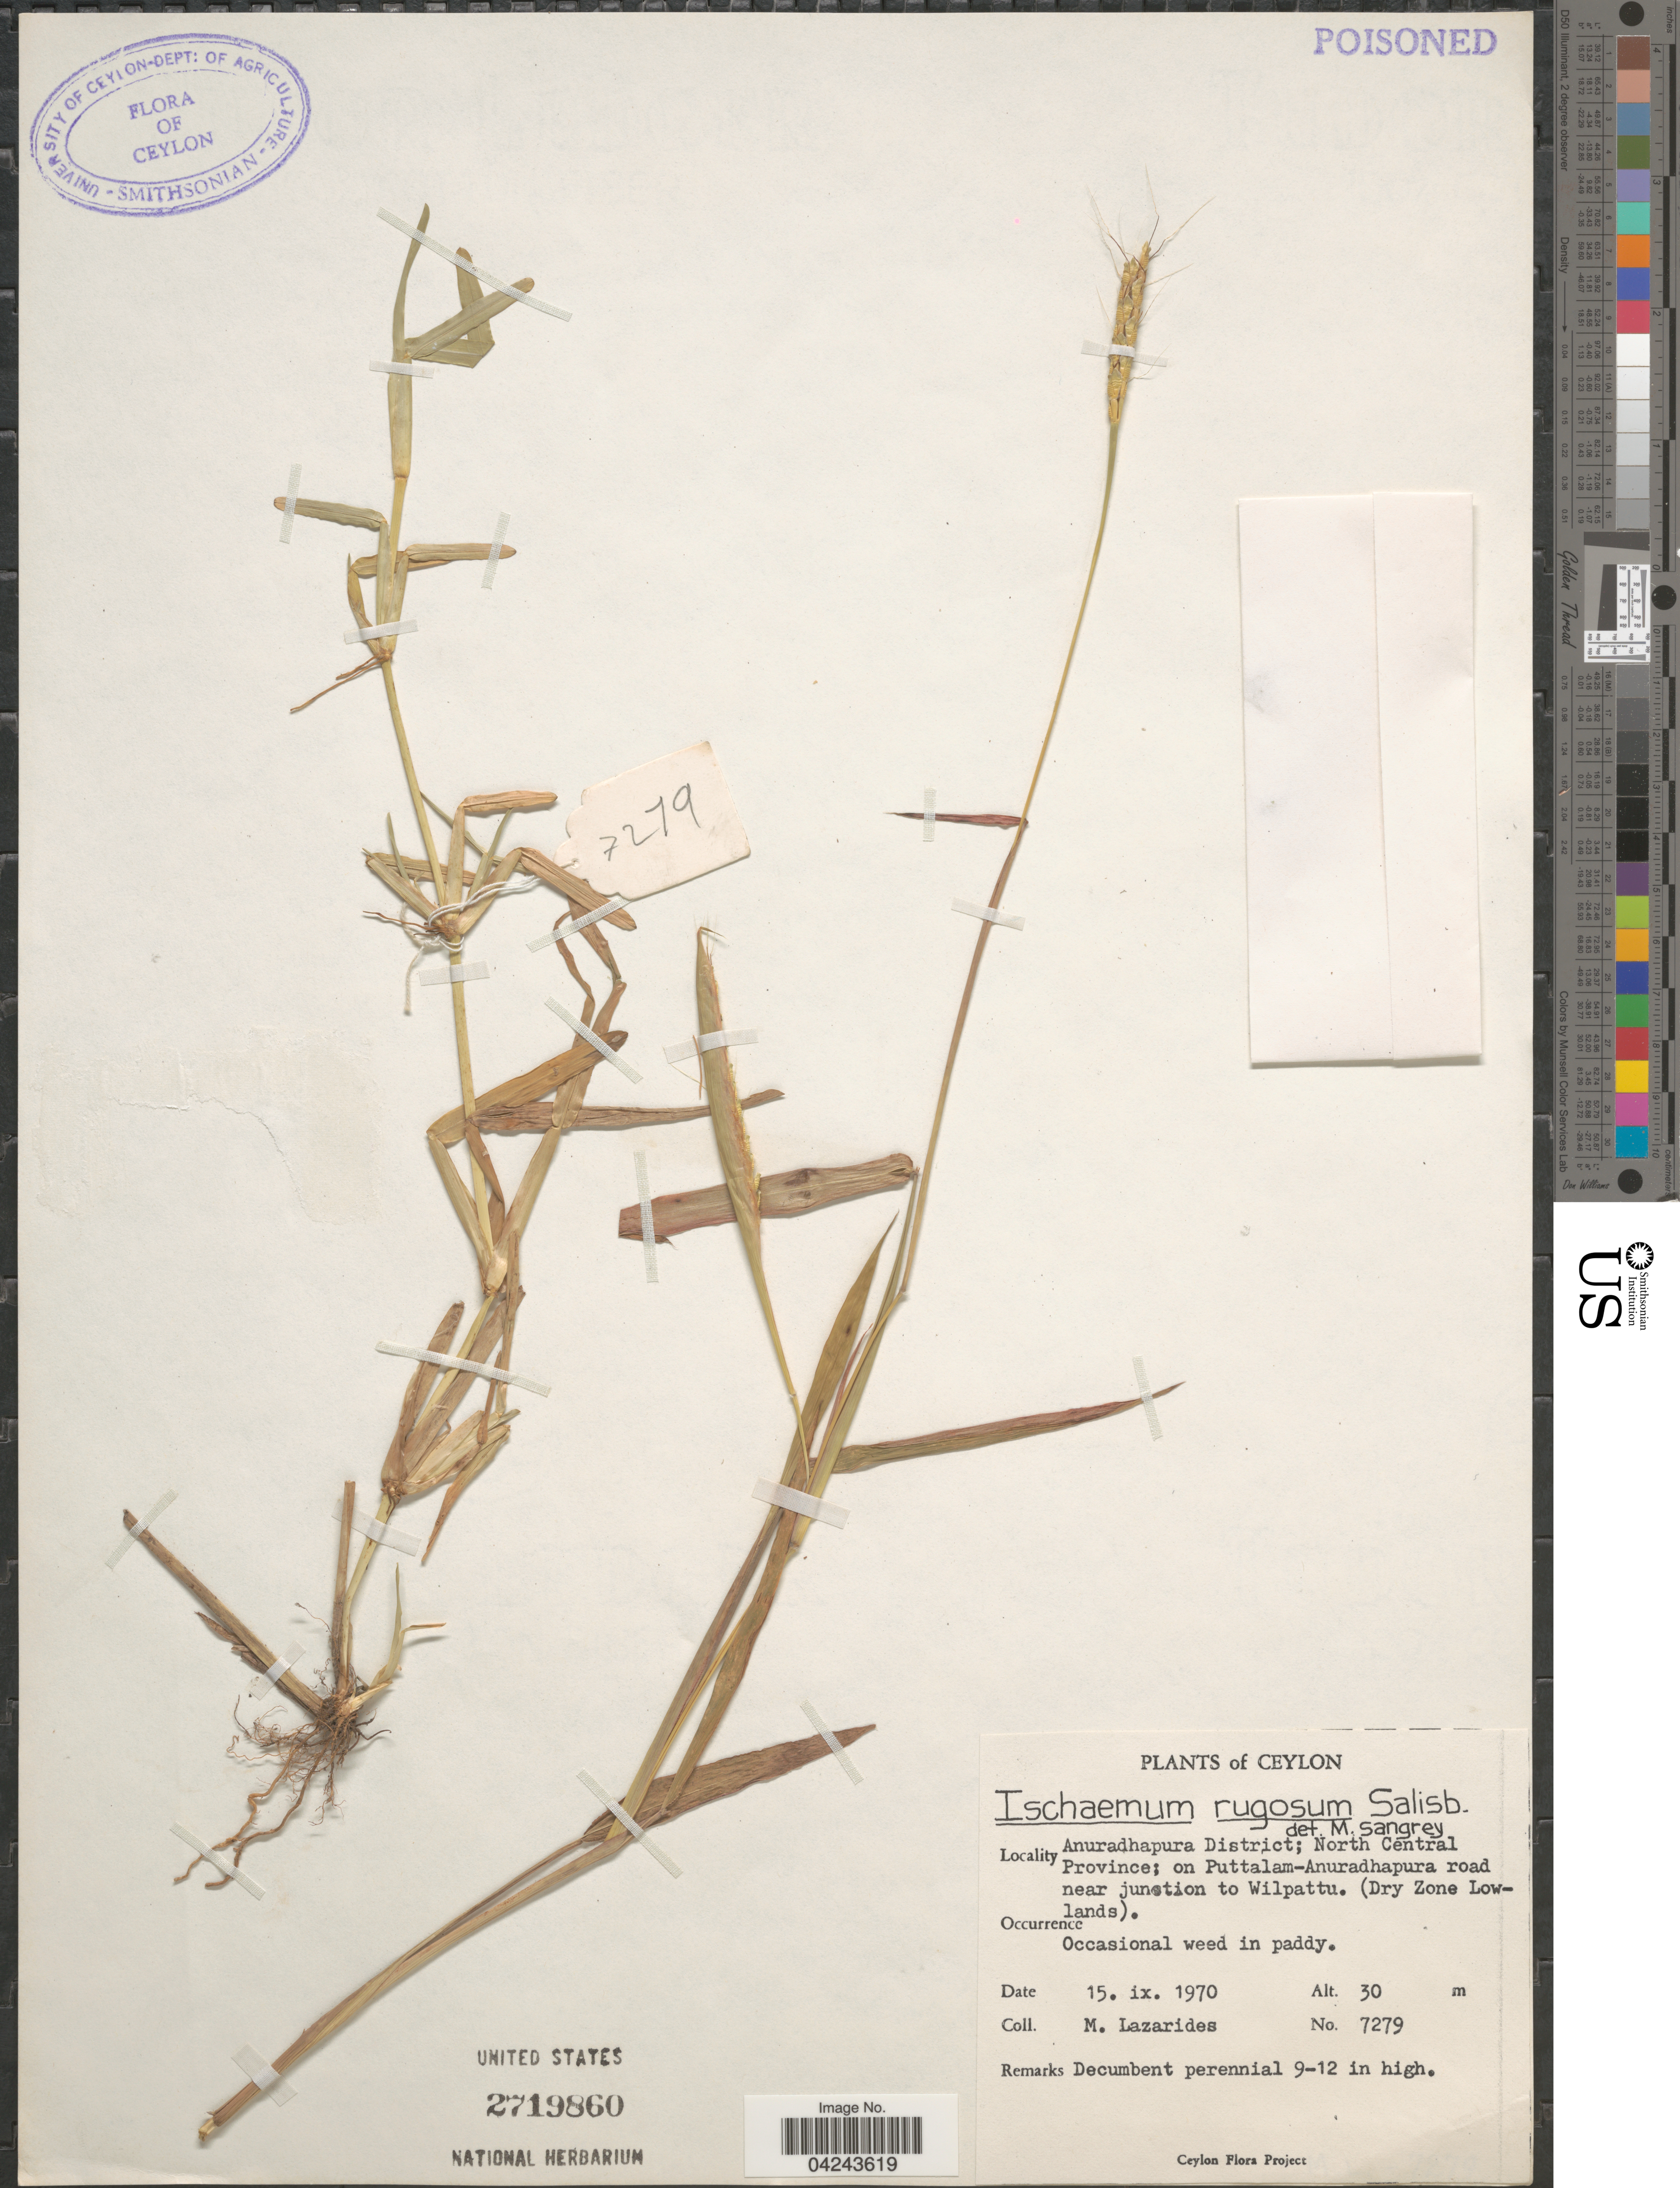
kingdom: Plantae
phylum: Tracheophyta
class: Liliopsida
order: Poales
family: Poaceae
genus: Ischaemum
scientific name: Ischaemum rugosum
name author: Salisb.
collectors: M. Lazarides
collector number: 7279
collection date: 1970-09-15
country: Sri Lanka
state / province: North Central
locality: Ceylon. Anuradhapura District; on Puttalam-Anuradhapura road near junction to Wilpattu. (Dry Zone Lowlands).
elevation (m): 30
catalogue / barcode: US 2719860